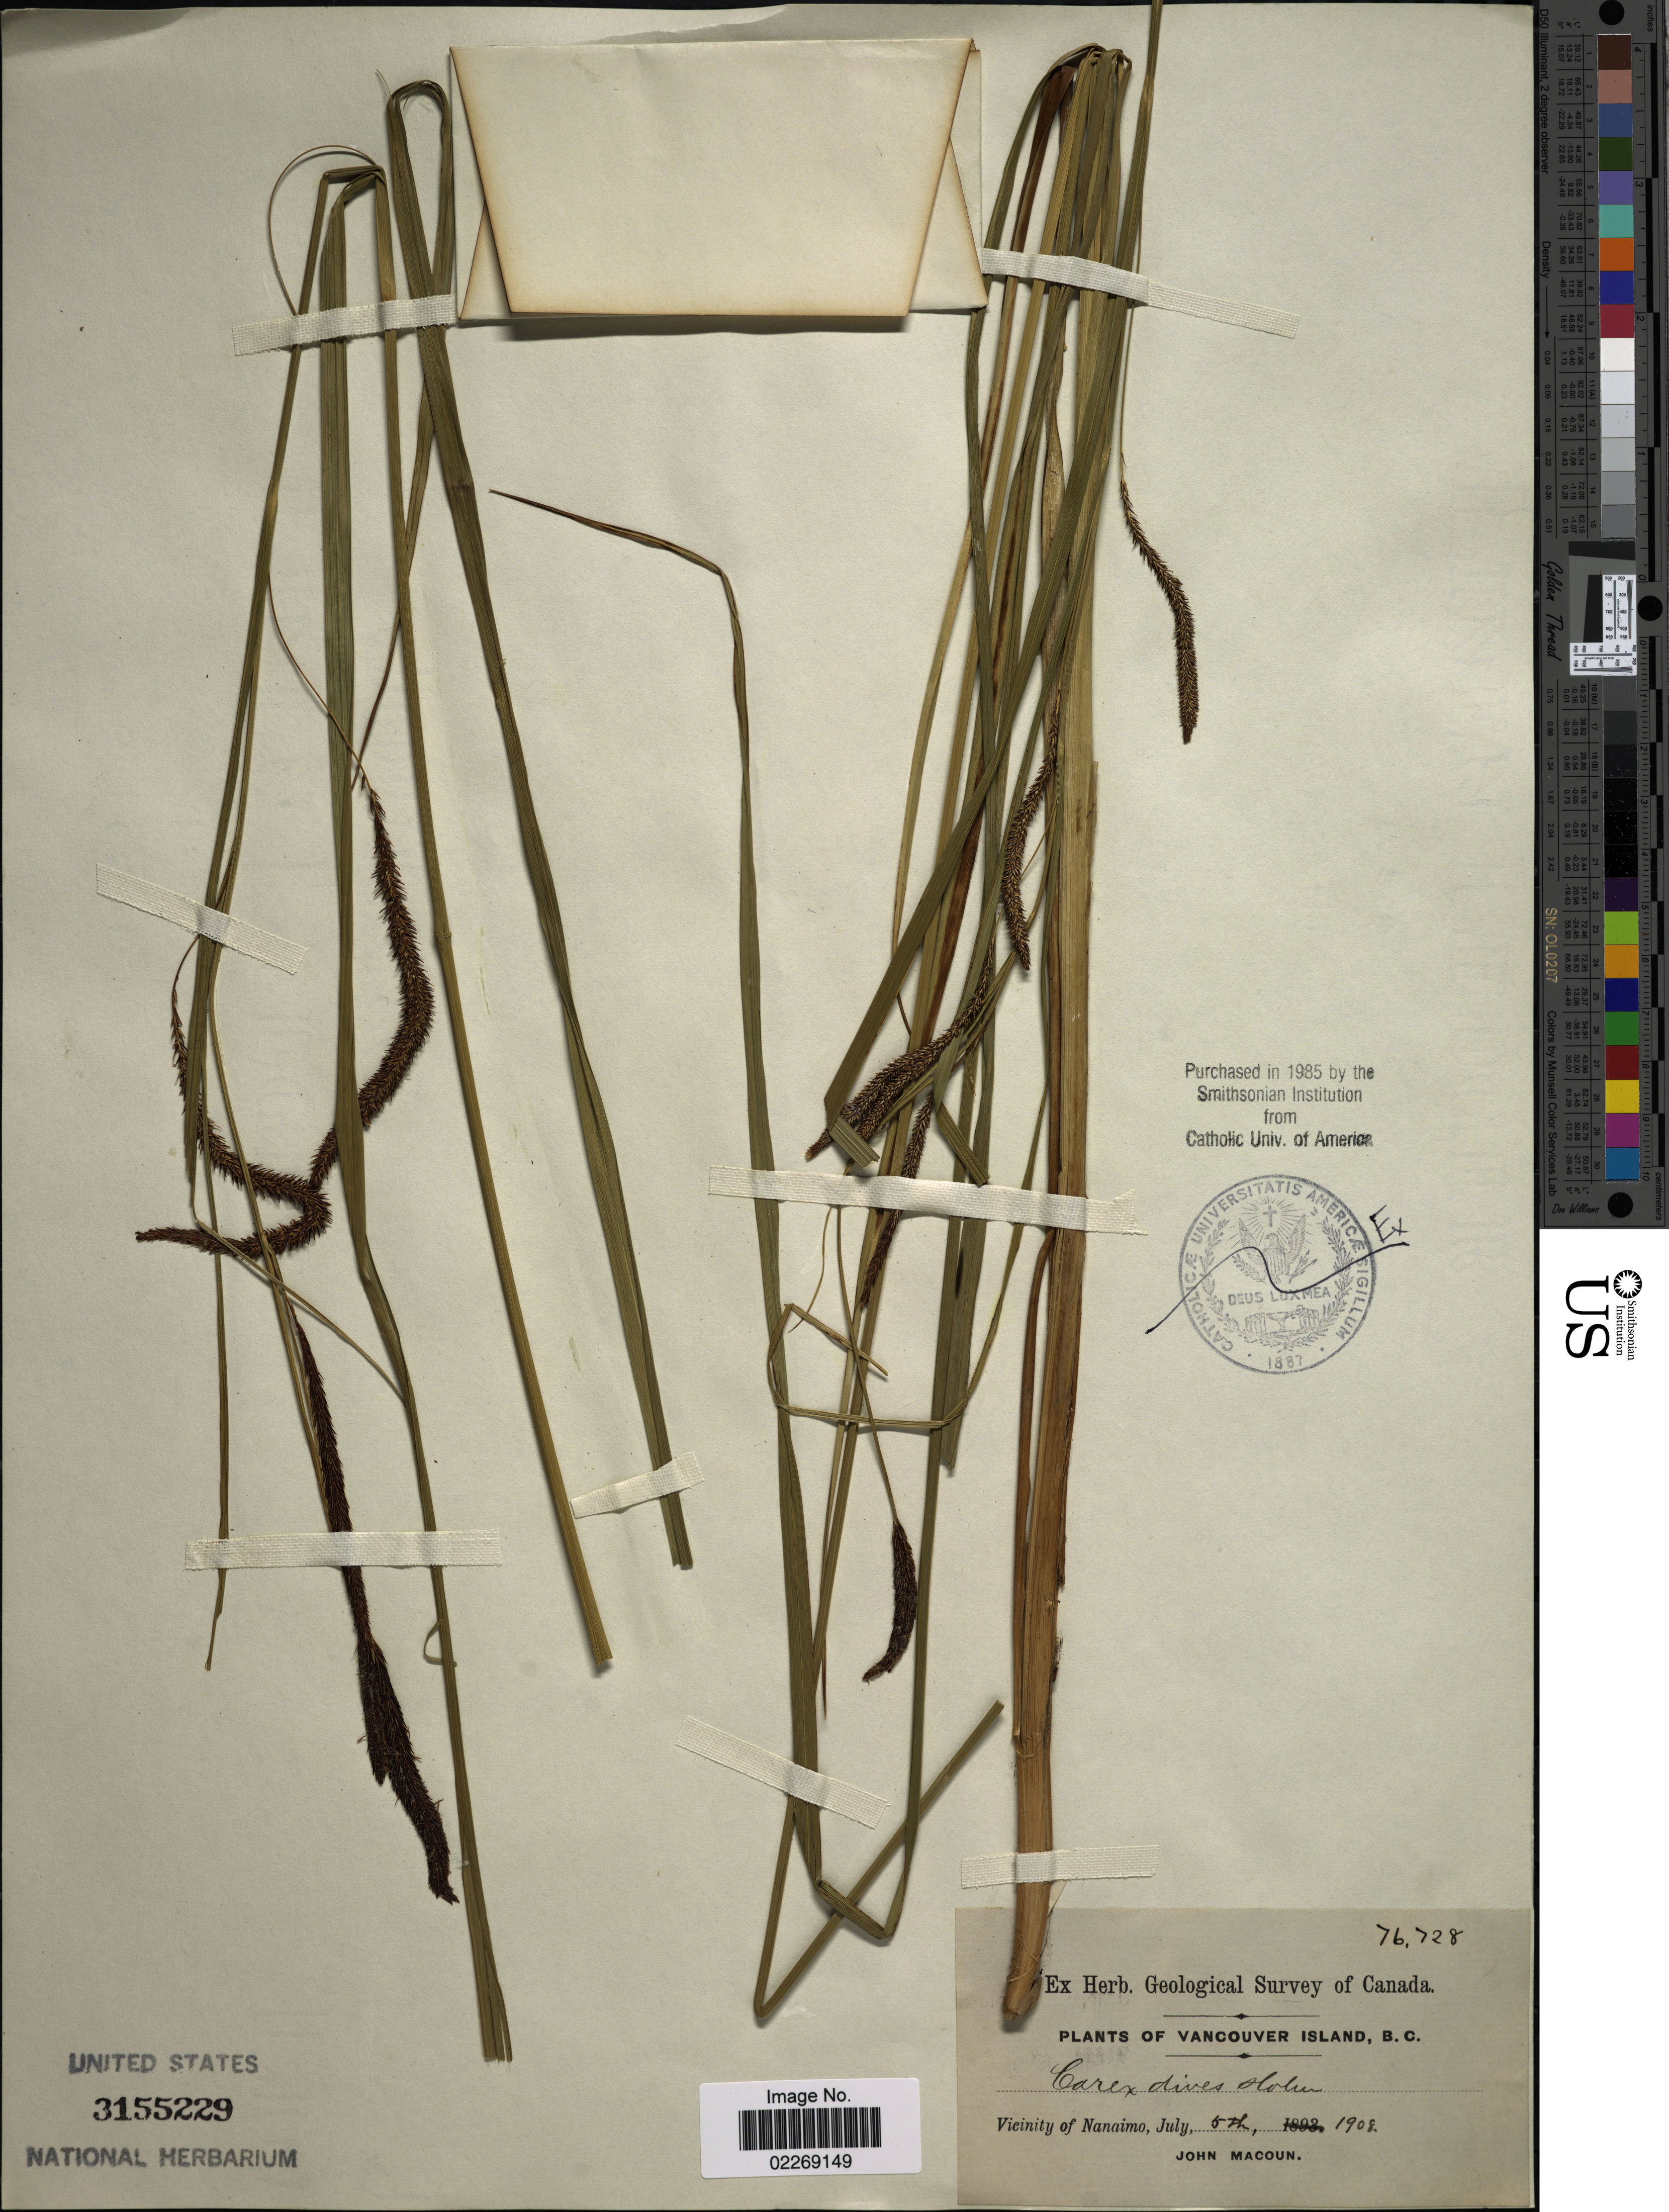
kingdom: Plantae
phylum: Tracheophyta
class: Liliopsida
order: Poales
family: Cyperaceae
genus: Carex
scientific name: Carex aquatilis var. dives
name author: (Holm) Kük.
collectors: J. Macoun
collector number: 76728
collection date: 1908-07-05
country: Canada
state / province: British Columbia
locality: Vancouver Island. Vicinity of Nanaimo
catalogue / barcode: US 3155229